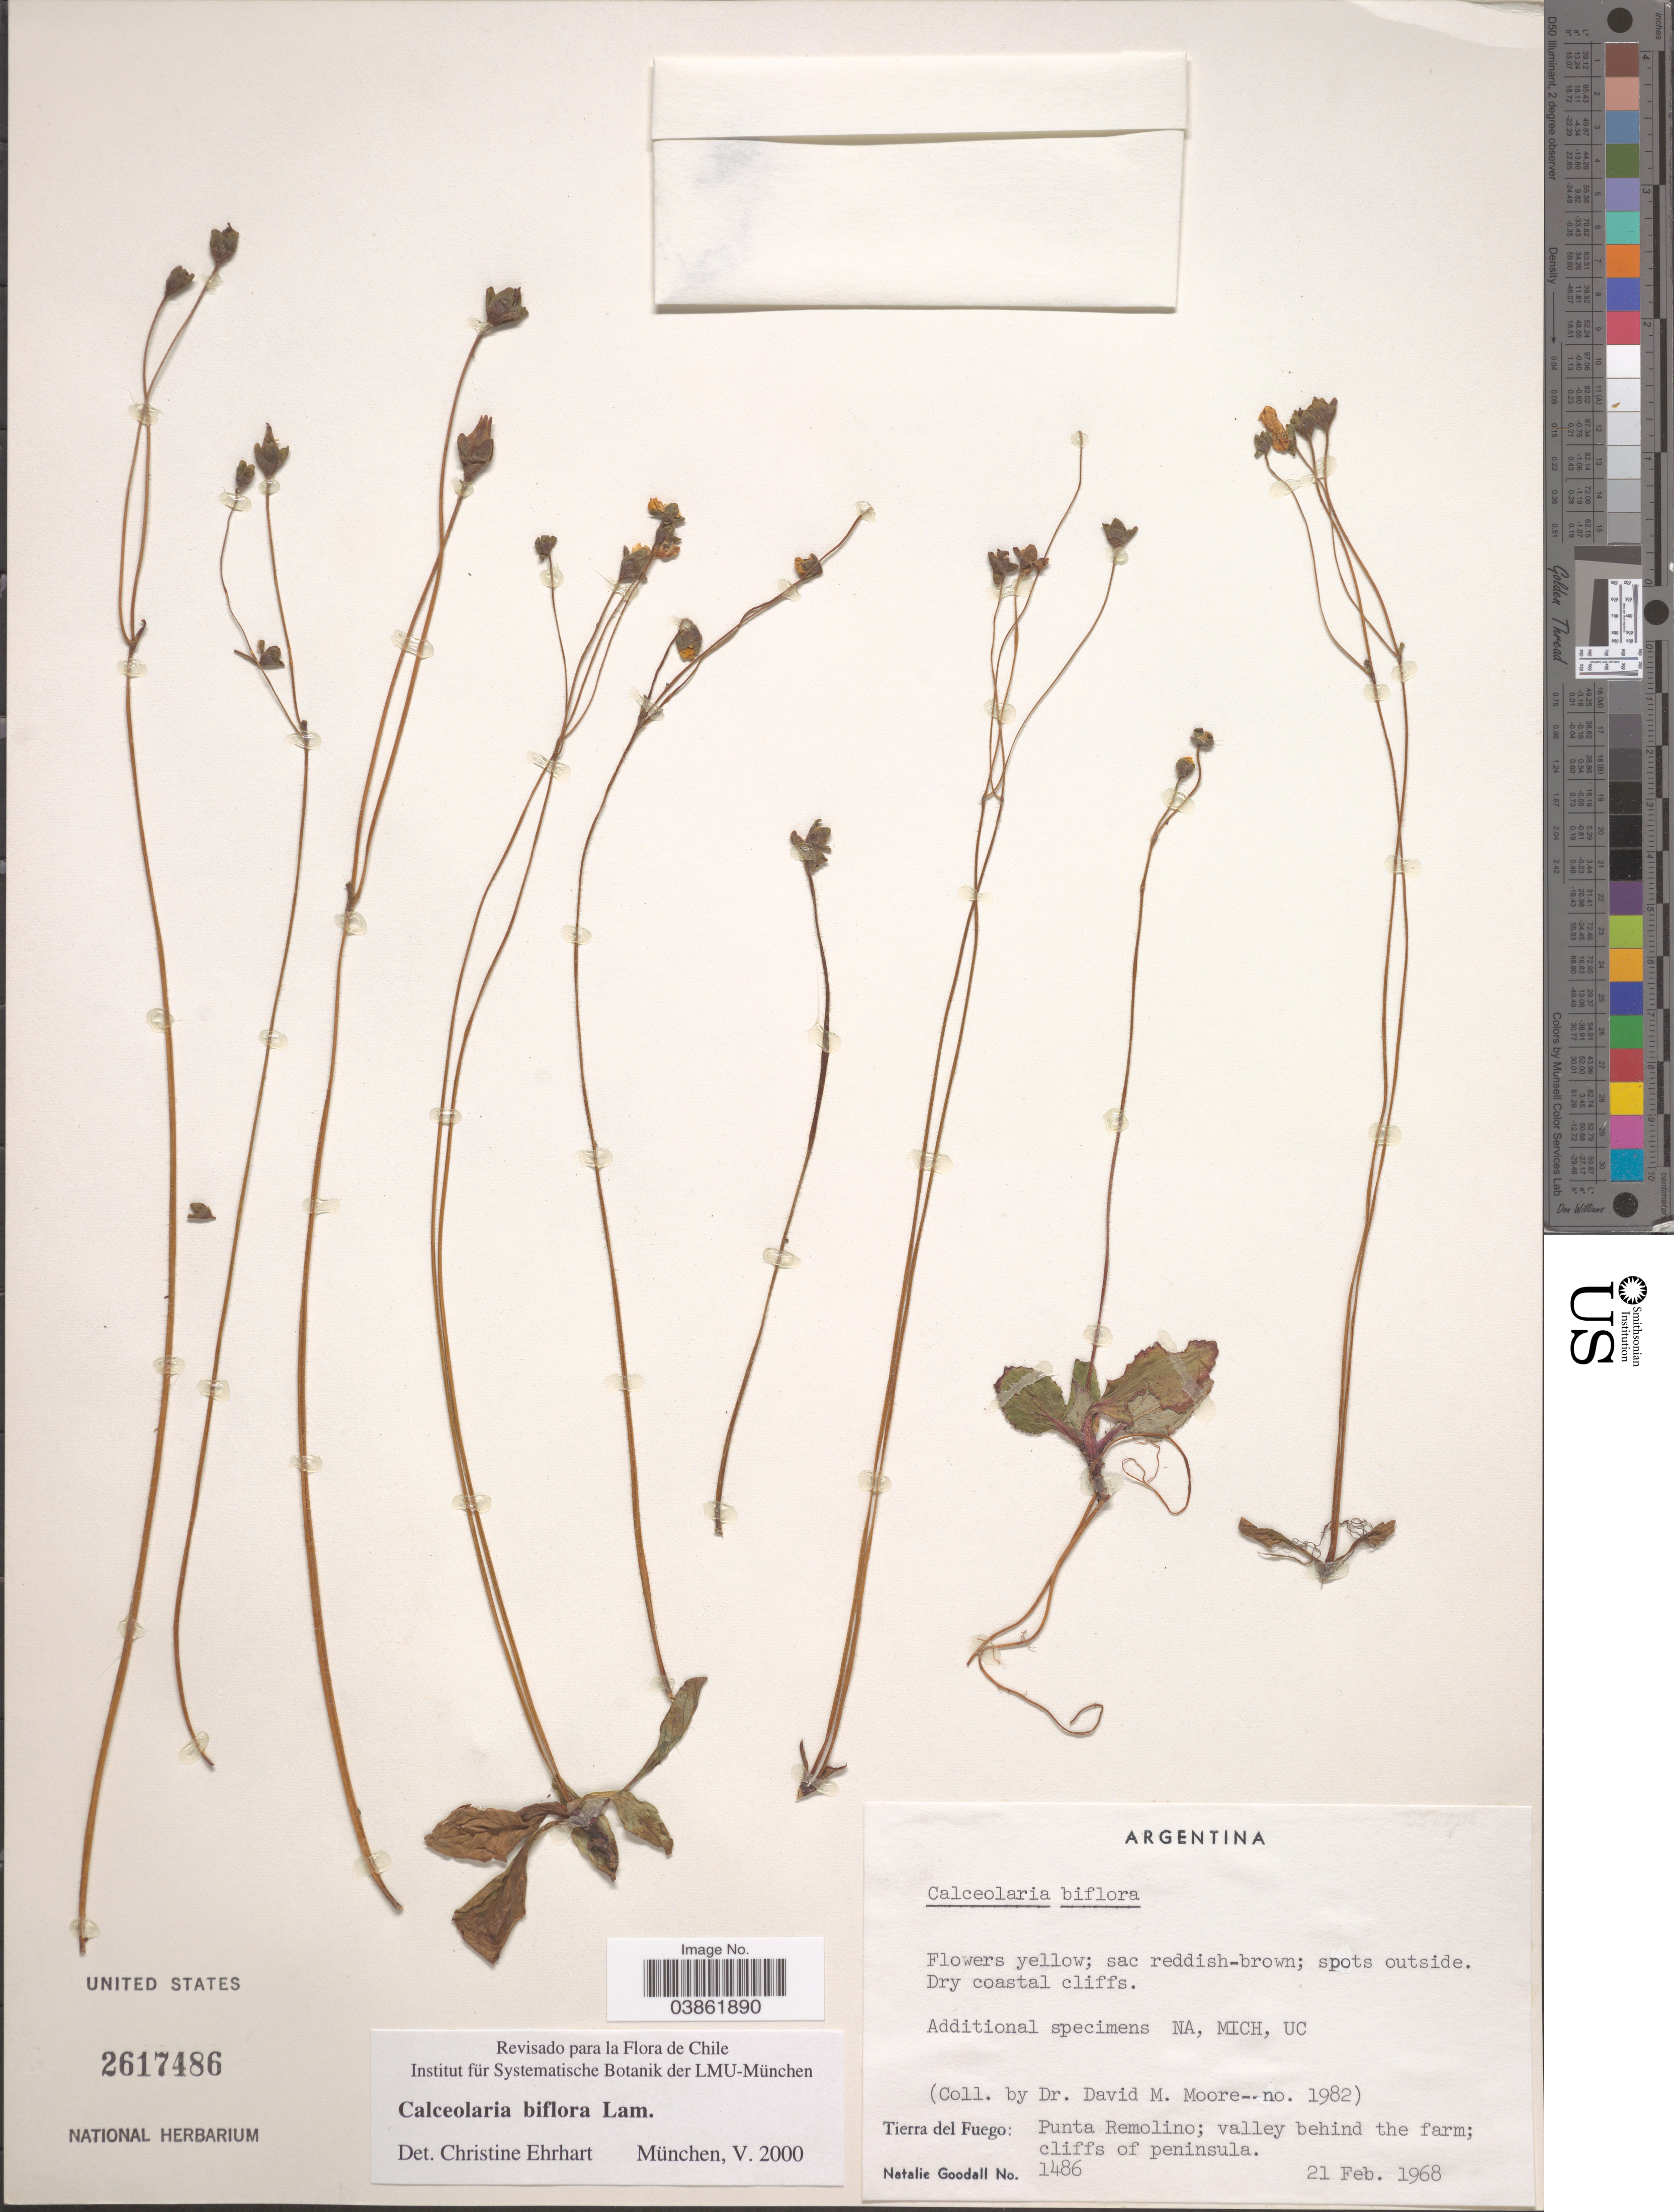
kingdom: Plantae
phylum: Tracheophyta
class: Magnoliopsida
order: Lamiales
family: Calceolariaceae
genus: Calceolaria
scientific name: Calceolaria biflora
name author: Lam.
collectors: N. Goodall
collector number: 1486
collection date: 1968-02-21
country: Argentina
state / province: Tierra del Fuego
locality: Punta Remolino; valley behind the farm.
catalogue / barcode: US 2617486